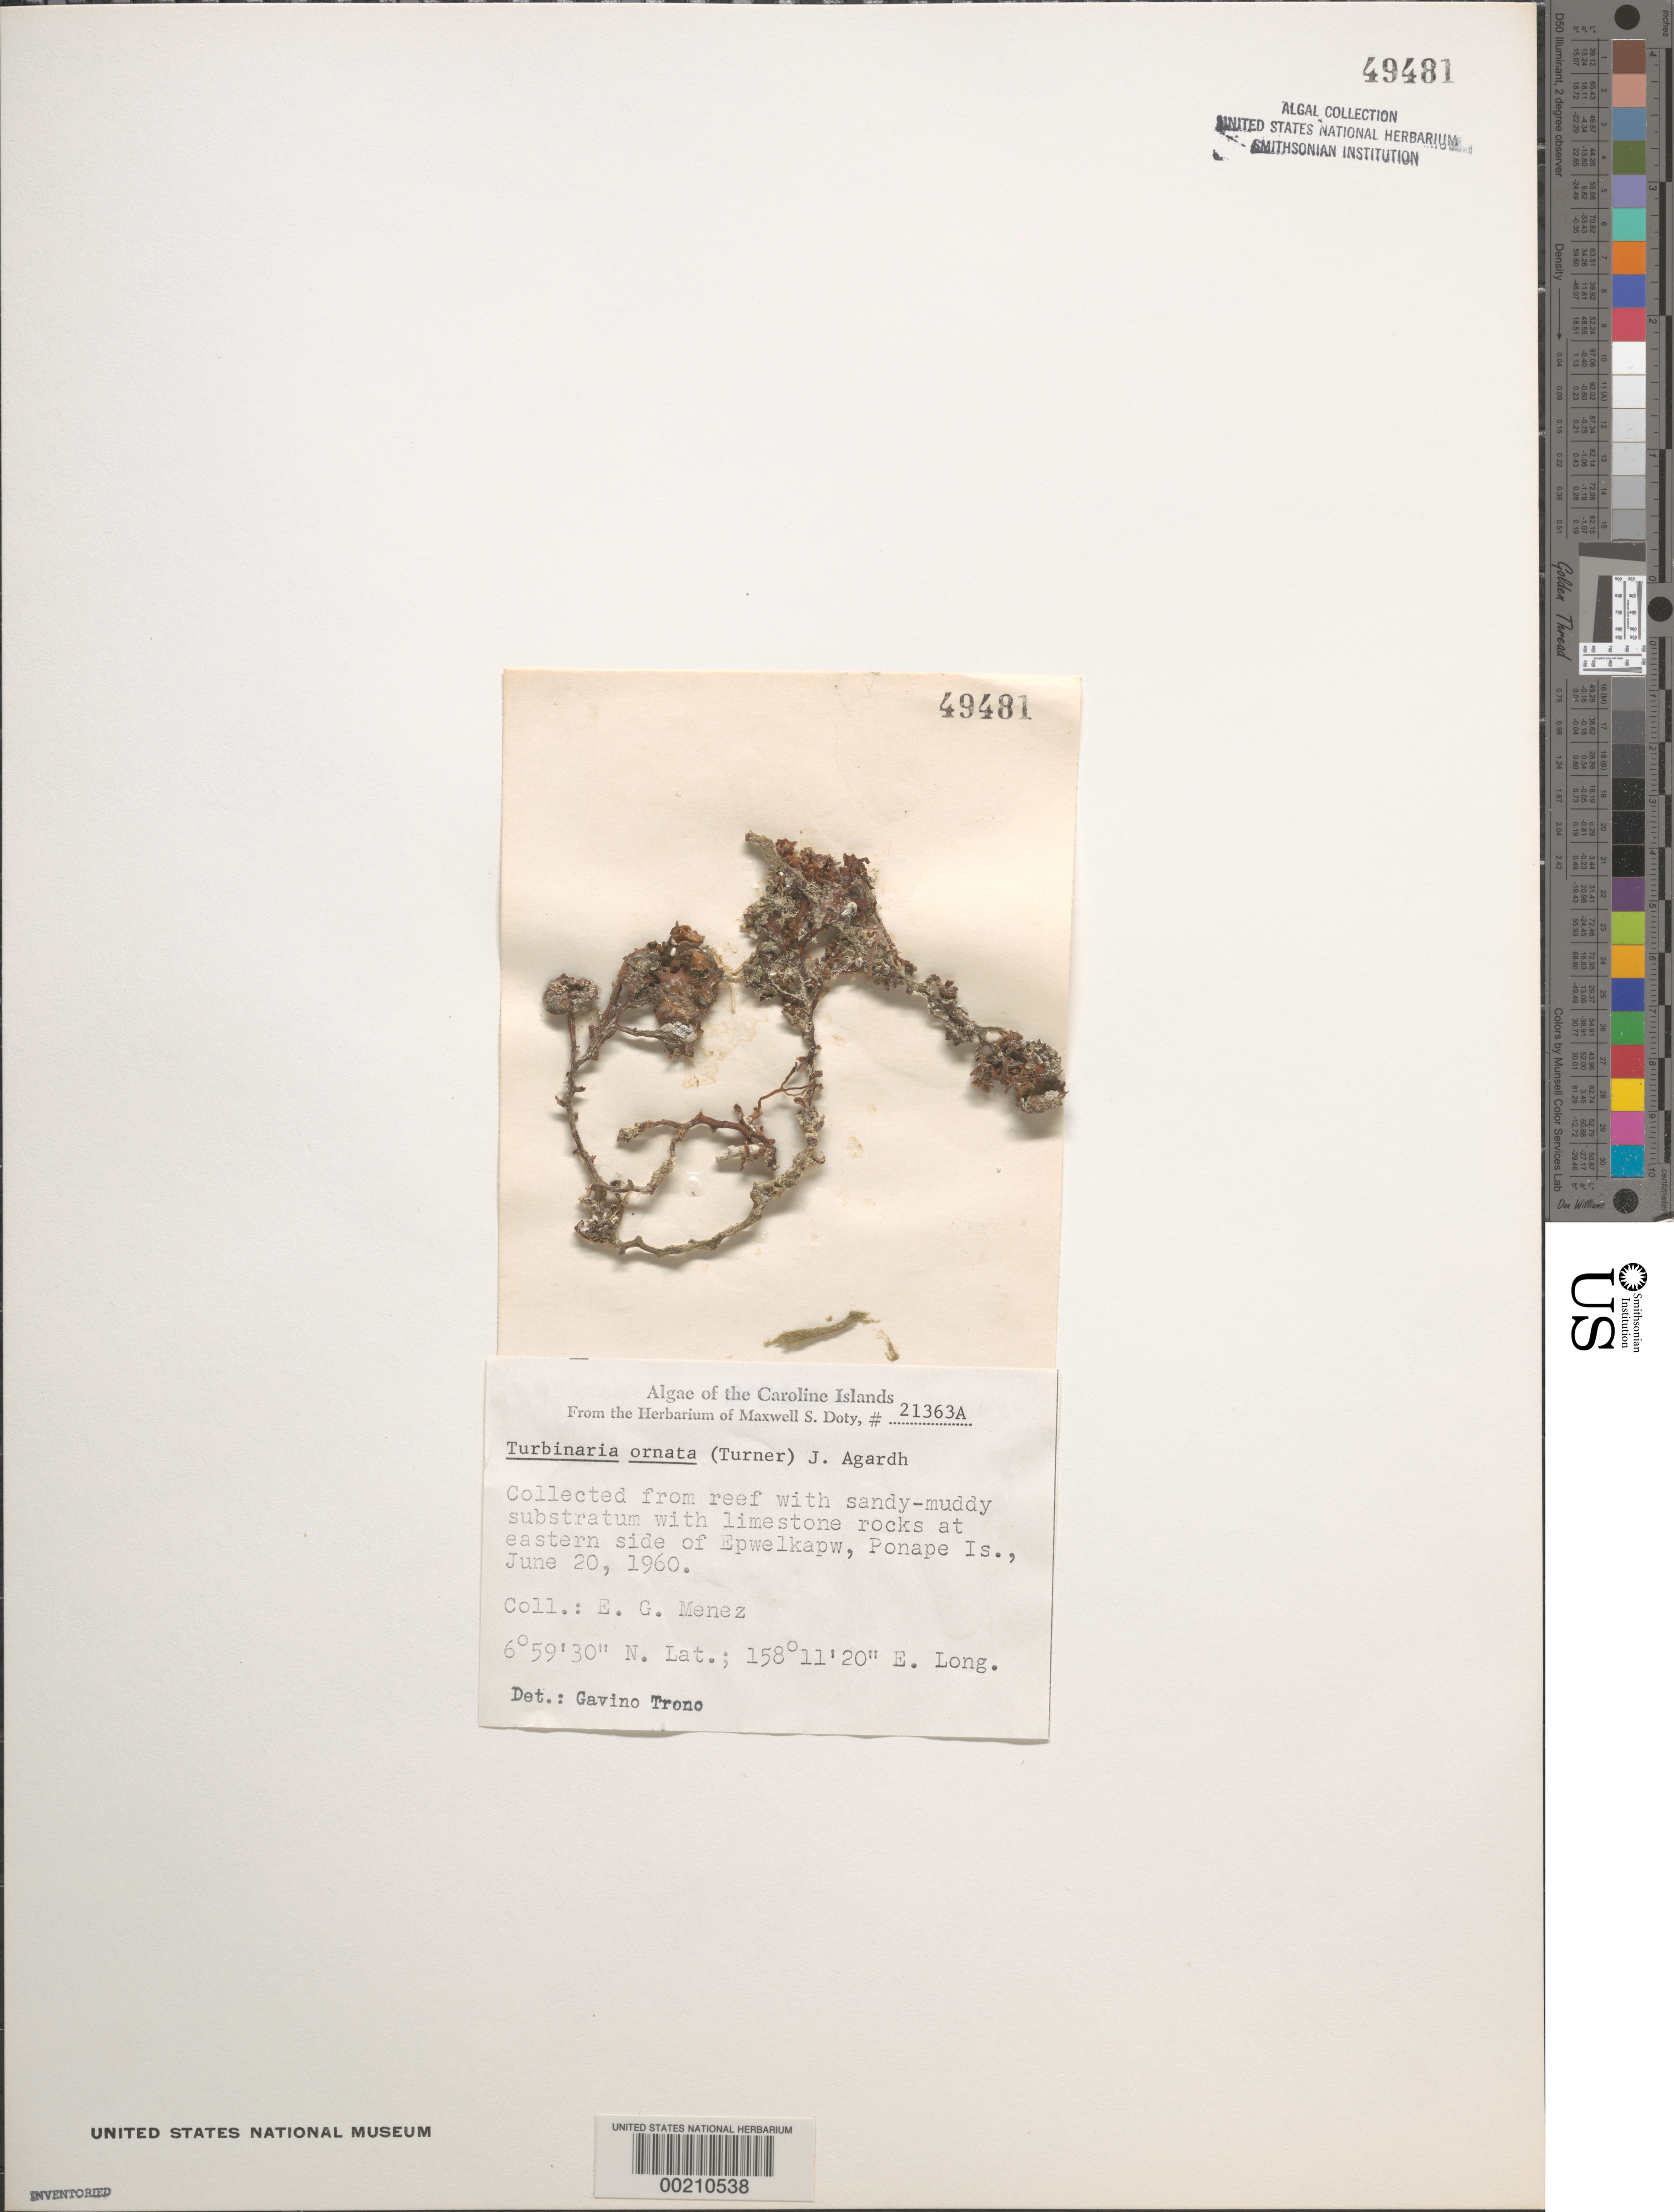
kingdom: Chromista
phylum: Ochrophyta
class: Phaeophyceae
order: Fucales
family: Sargassaceae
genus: Turbinaria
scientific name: Turbinaria ornata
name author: (Turner) J. Agardh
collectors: Meñez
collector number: MSD 21363a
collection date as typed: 20 Jun 1960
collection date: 1960-06-20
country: Micronesia, Federated States of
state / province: Pohnpei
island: Pohnpei [Ponape] Islands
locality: Epwelkapw Islet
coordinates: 6 59' 30" N, 158 11' 20" E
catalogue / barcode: US 49481